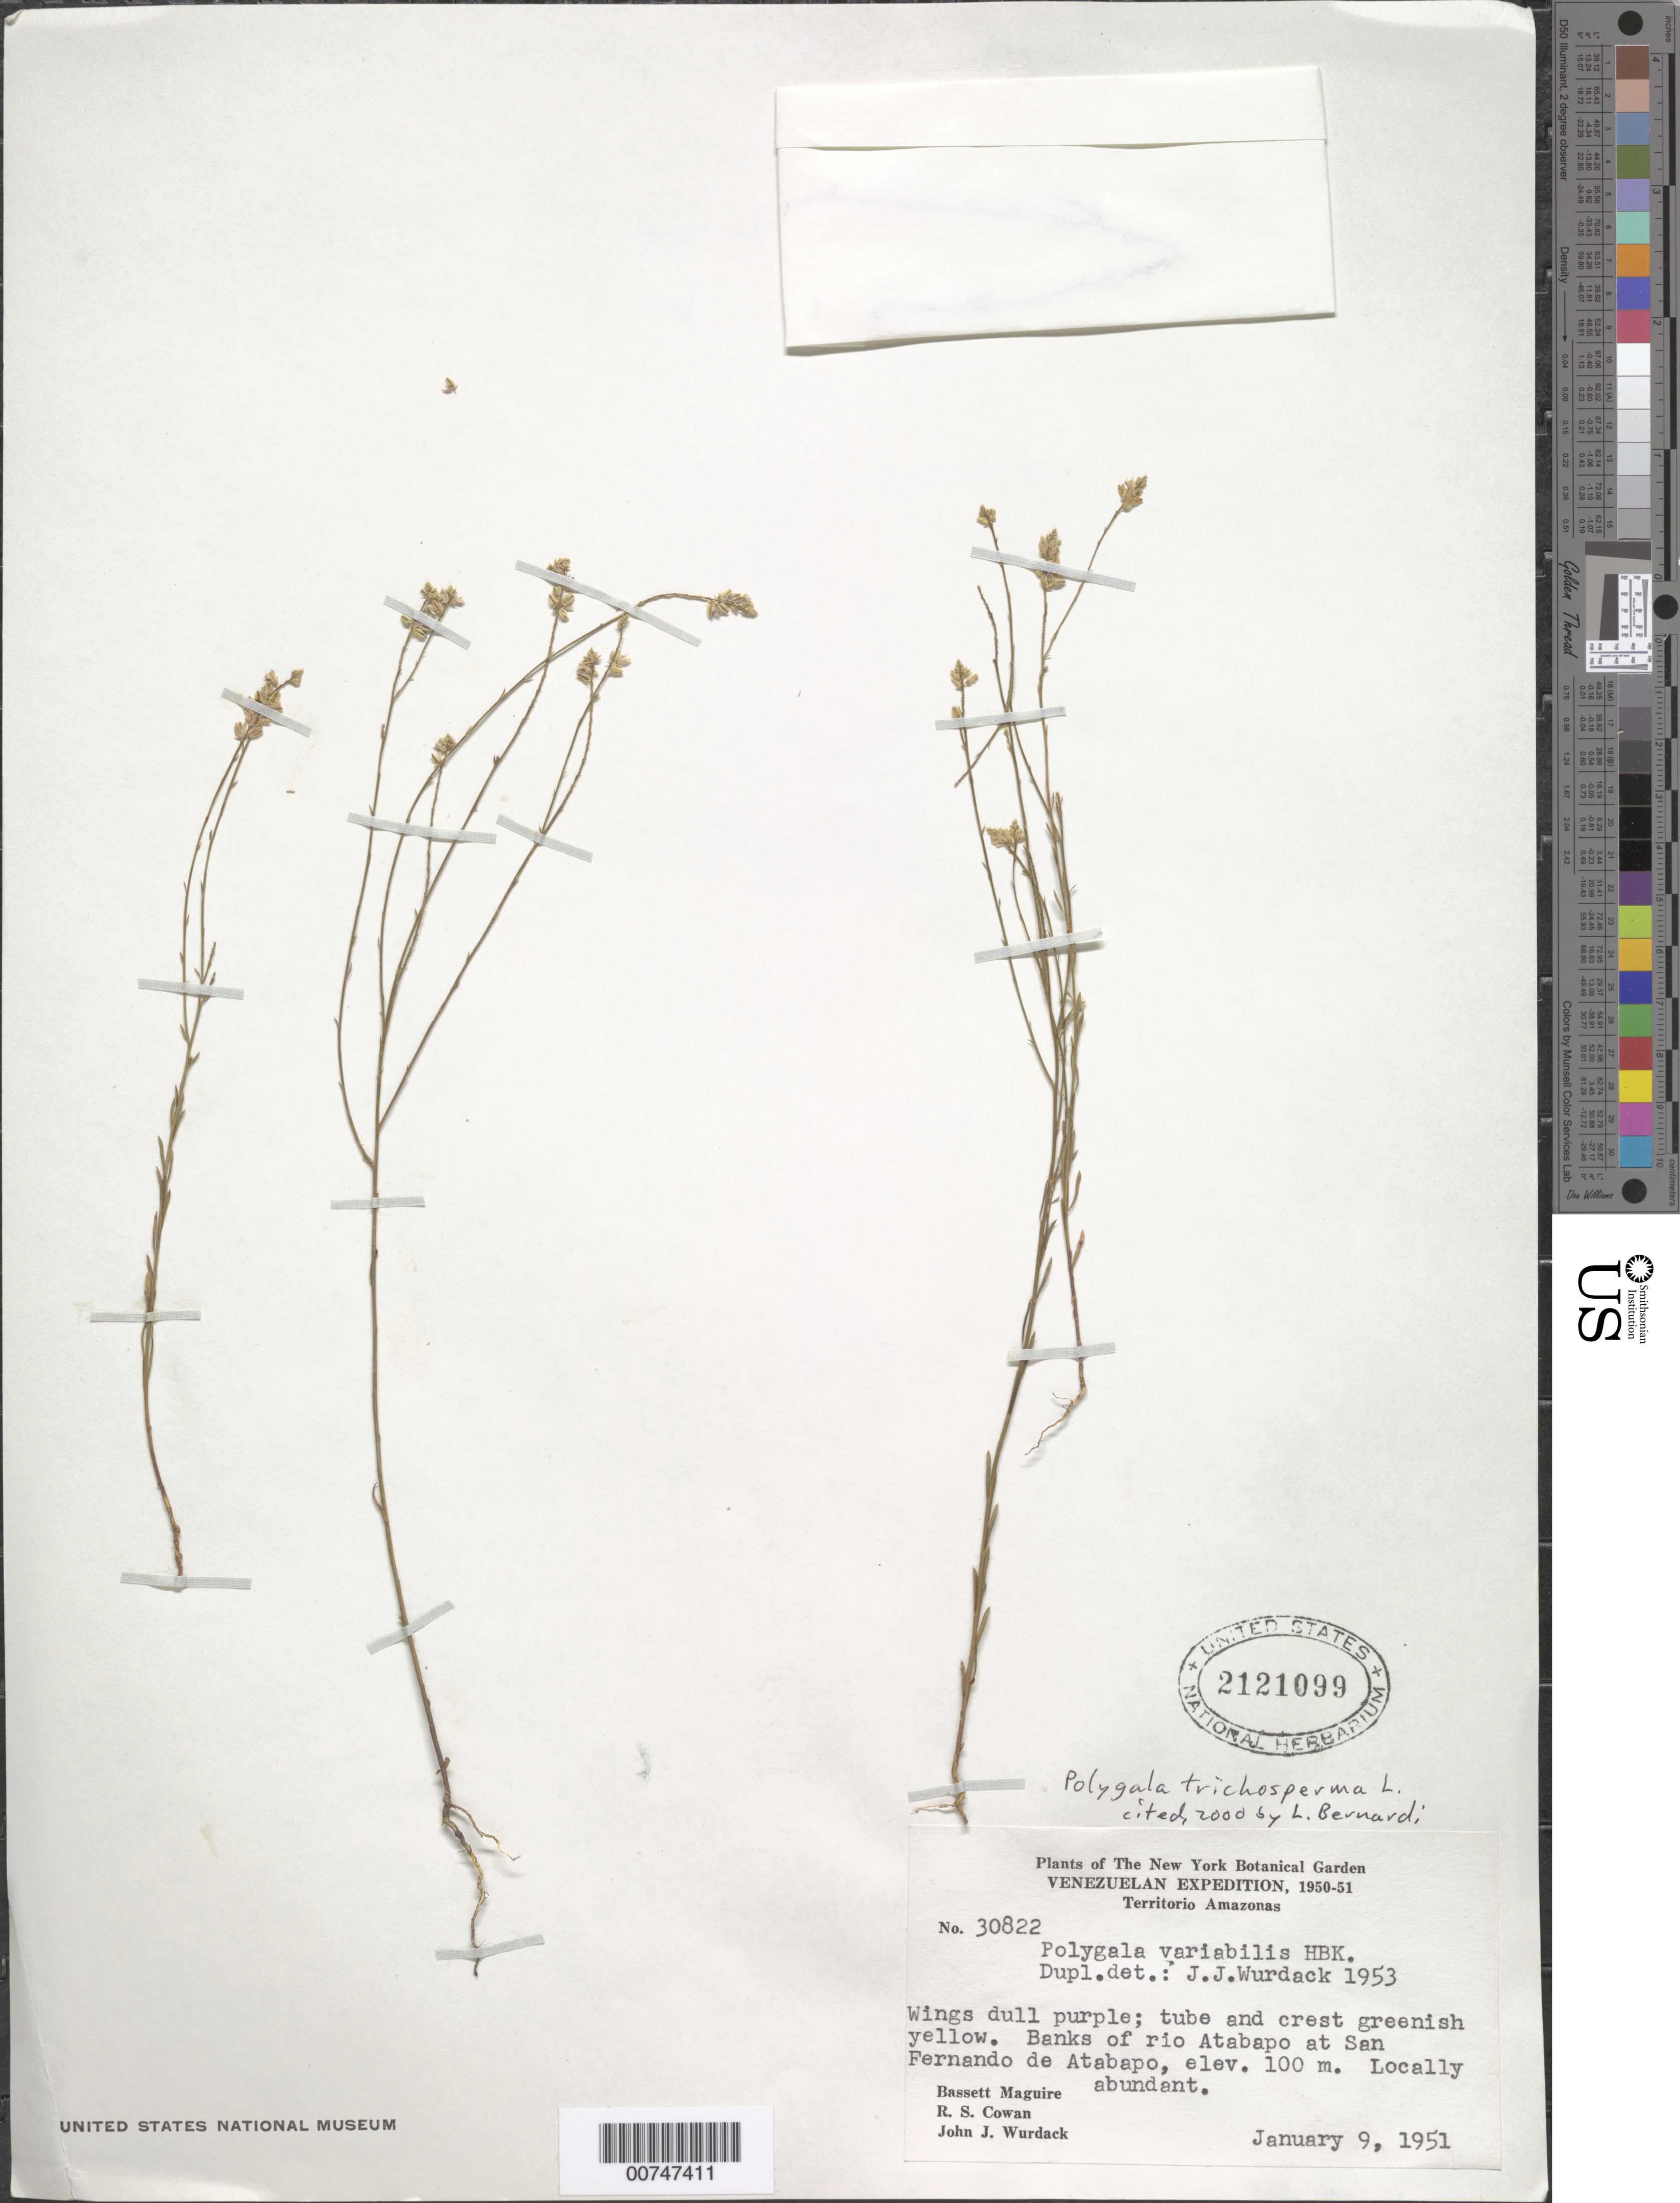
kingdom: Plantae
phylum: Tracheophyta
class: Magnoliopsida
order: Fabales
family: Polygalaceae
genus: Polygala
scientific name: Polygala trichosperma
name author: L.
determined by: Bernardi, L.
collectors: B. Maguire, R. S. Cowan & J. J. Wurdack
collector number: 30822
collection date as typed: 9-Jan-51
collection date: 1951-01-09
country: Venezuela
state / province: Amazonas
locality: San Fernando de Atabapo, Río Atabapo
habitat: Riverbank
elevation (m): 100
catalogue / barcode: US 2121099